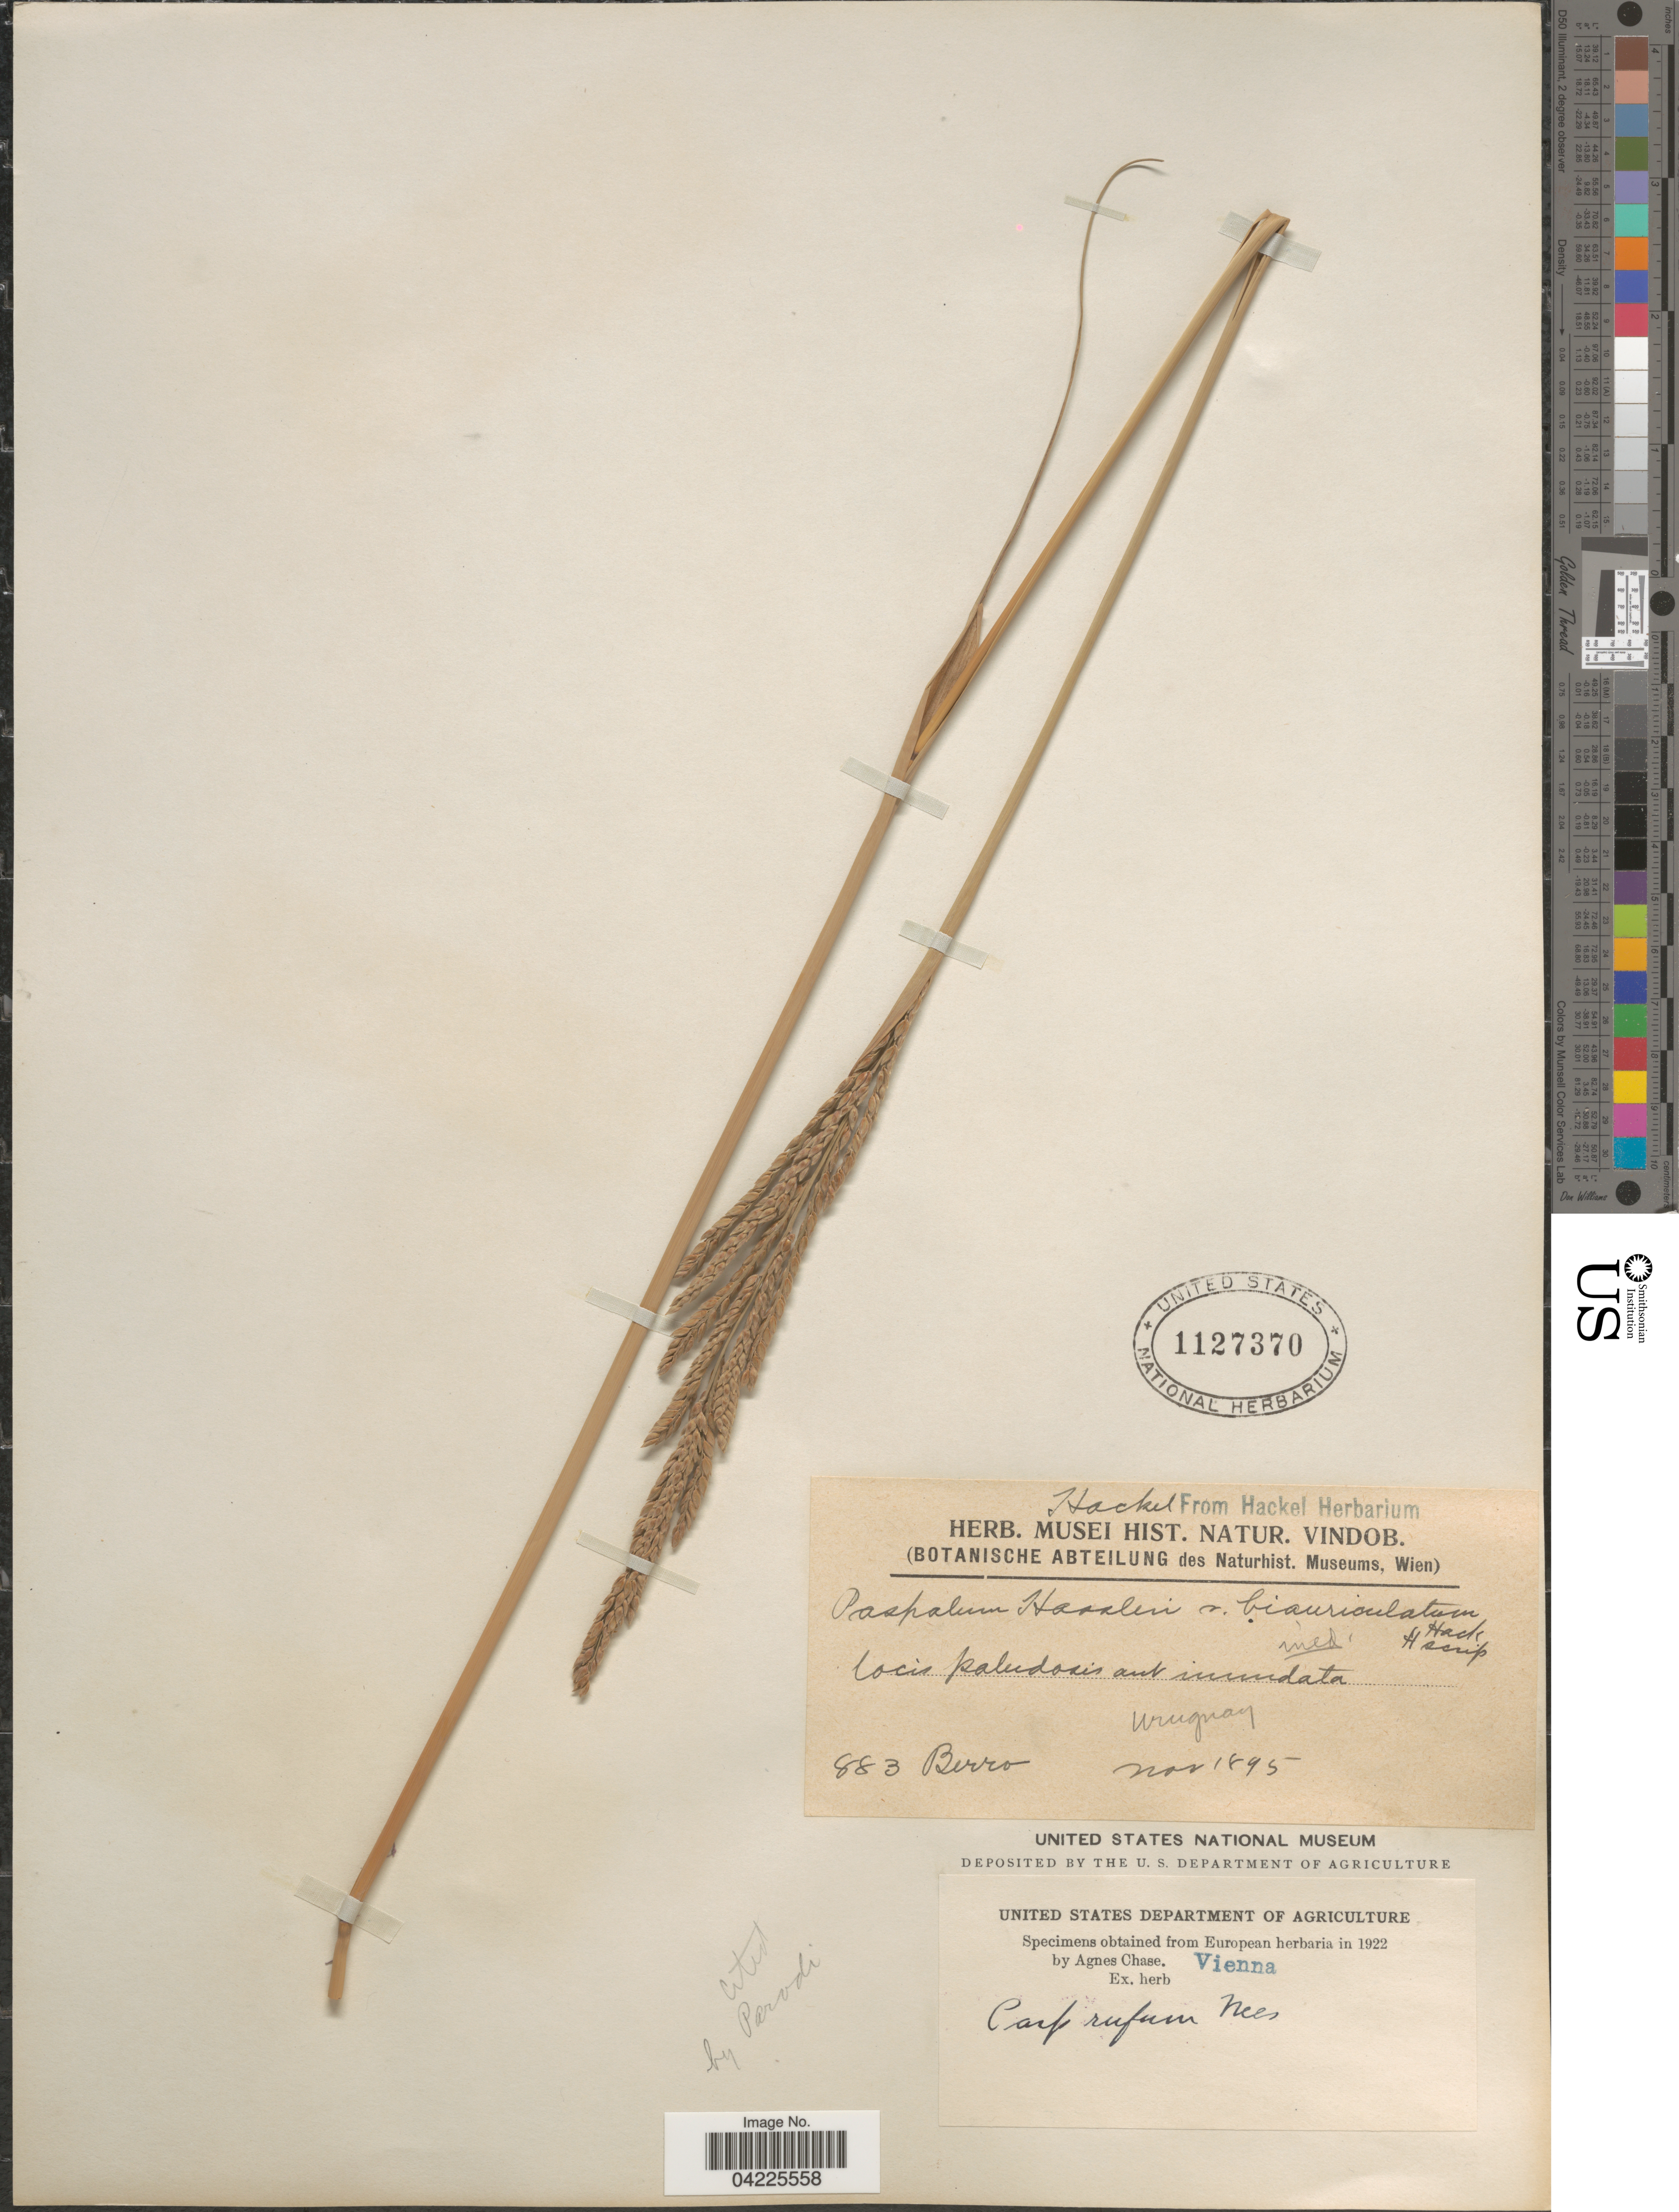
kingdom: Plantae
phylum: Tracheophyta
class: Liliopsida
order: Poales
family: Poaceae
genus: Paspalum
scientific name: Paspalum rufum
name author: Nees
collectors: Berro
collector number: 883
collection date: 1895-11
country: Uruguay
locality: Locis paludosis aut inundata.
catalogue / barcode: US 1127370